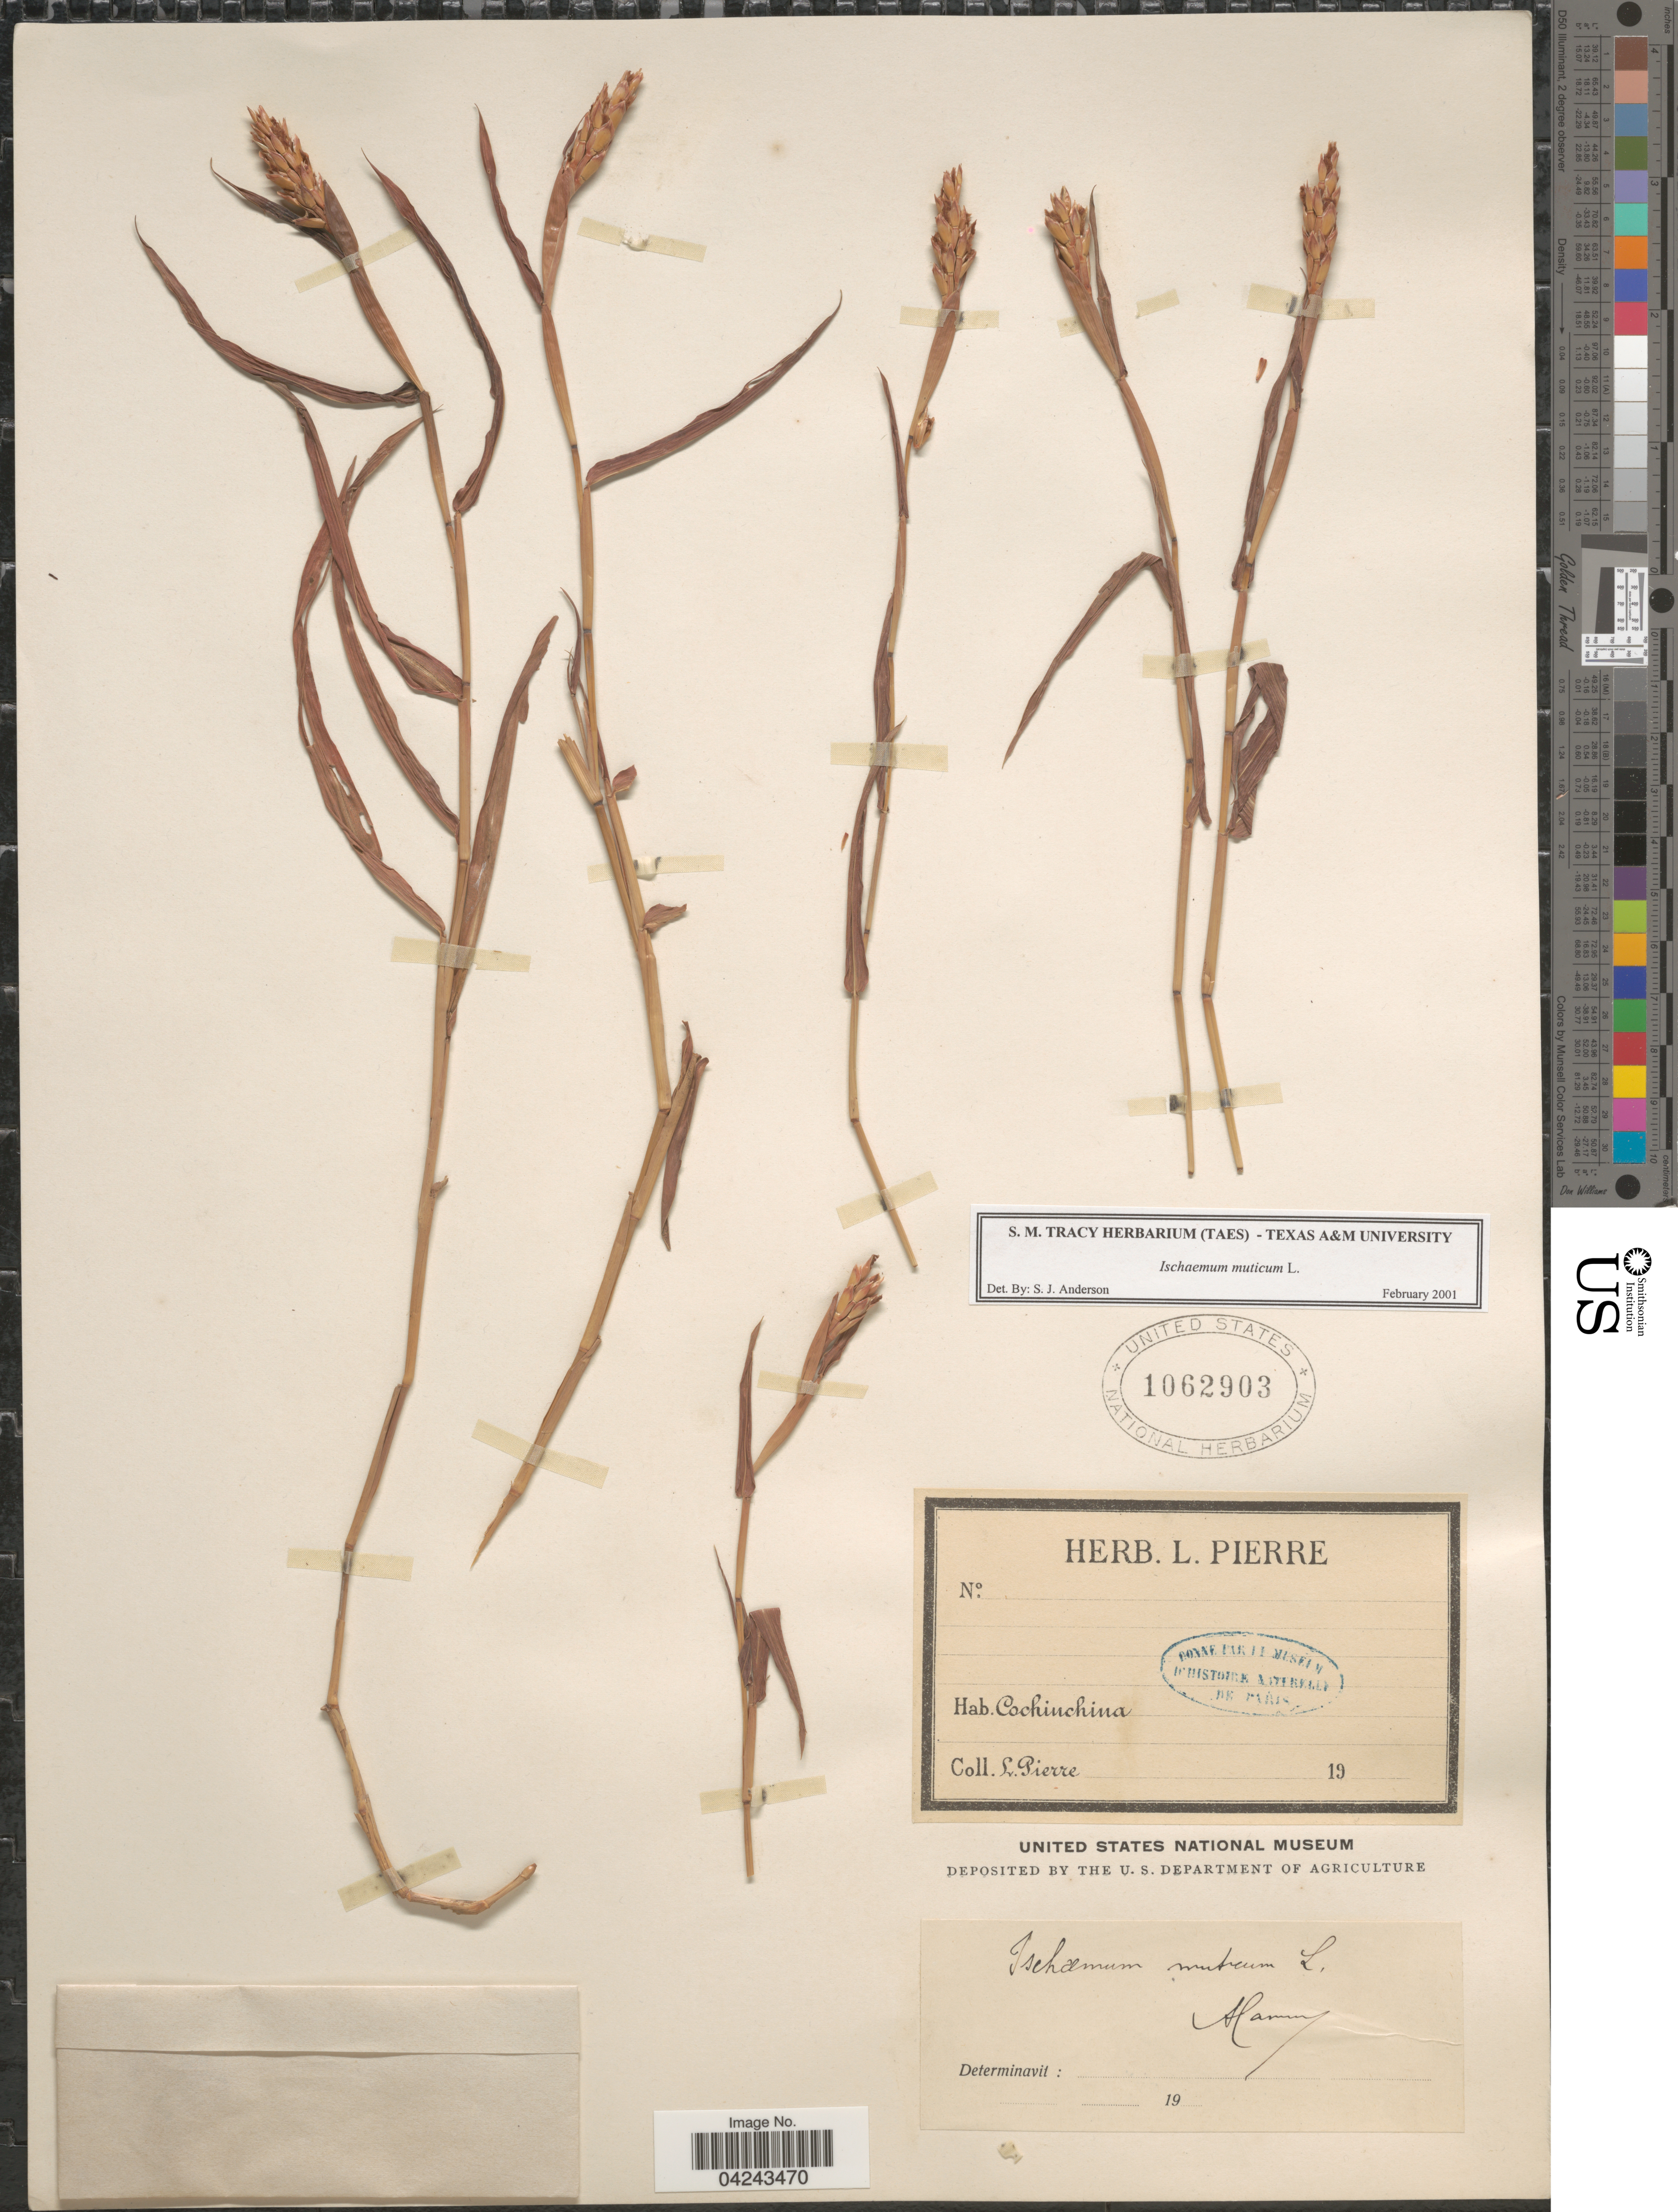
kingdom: Plantae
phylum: Tracheophyta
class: Liliopsida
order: Poales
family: Poaceae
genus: Ischaemum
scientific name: Ischaemum muticum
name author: L.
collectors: L. Pierre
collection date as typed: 19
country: Vietnam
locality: Cochinchine.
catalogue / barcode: US 1062903